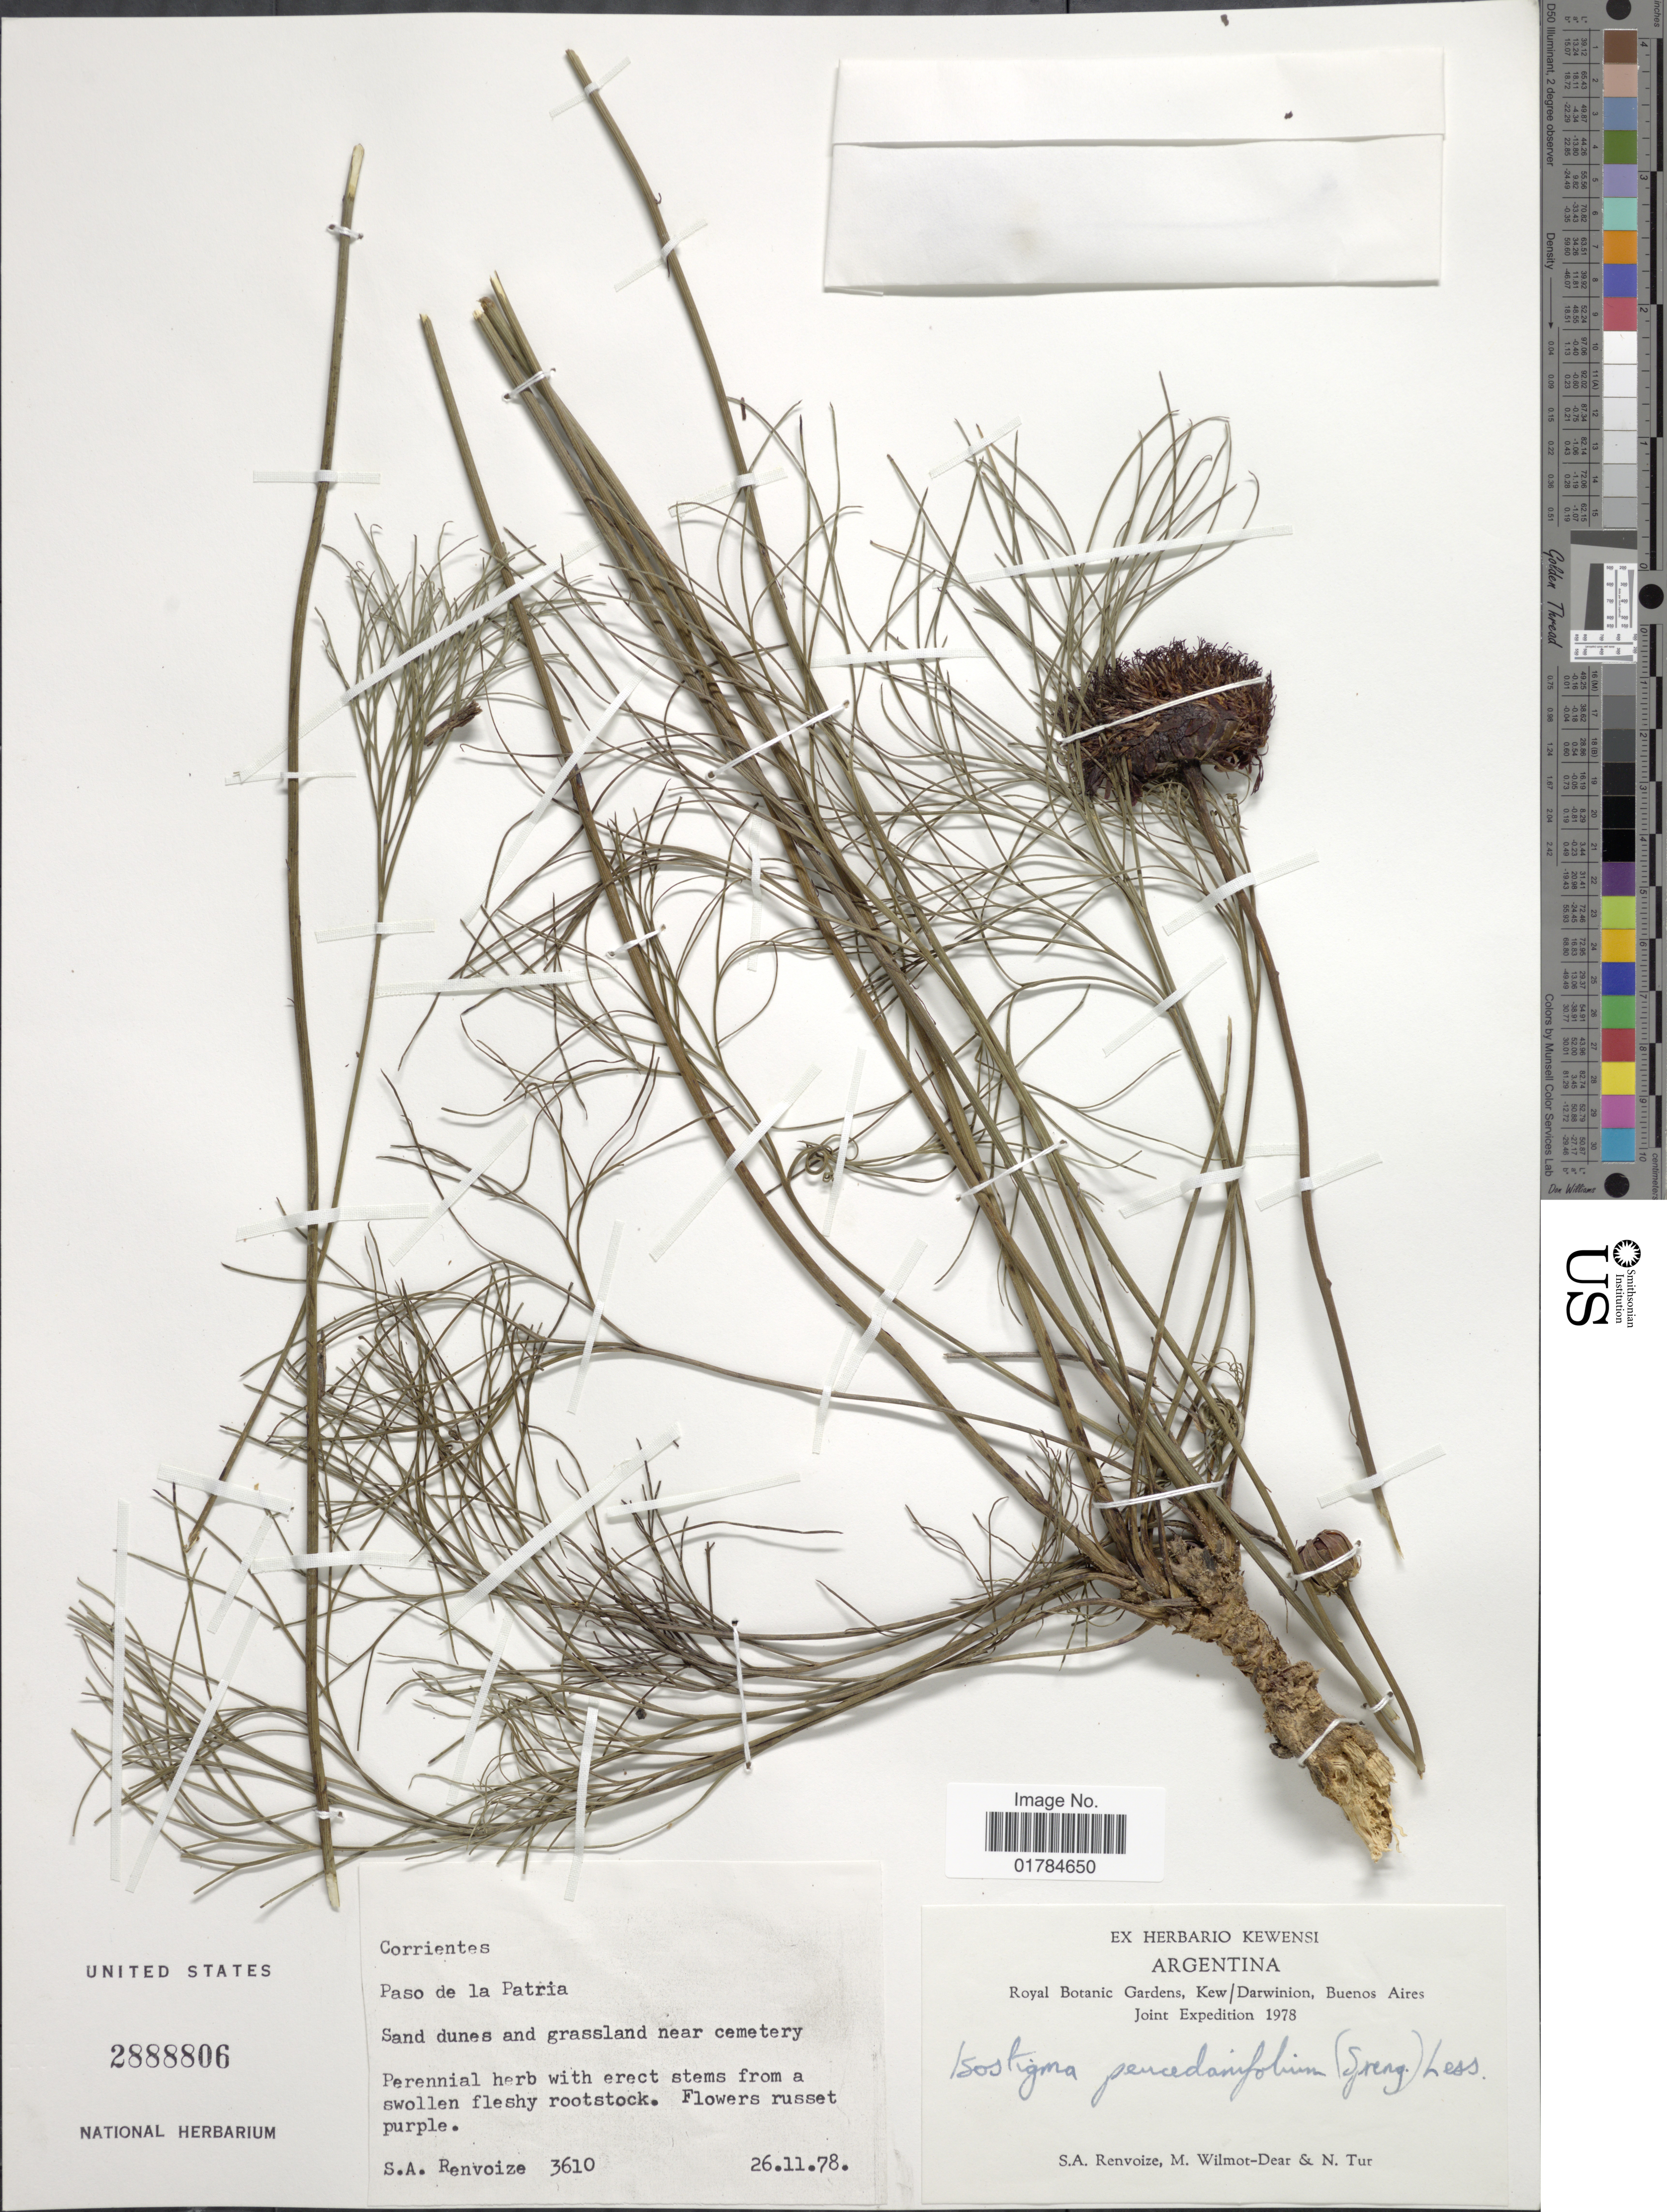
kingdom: Plantae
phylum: Tracheophyta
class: Magnoliopsida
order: Asterales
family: Asteraceae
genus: Isostigma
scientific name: Isostigma peucedanifolium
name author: (Spreng.) Less.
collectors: S. A. Renvoize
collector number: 3610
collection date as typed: Transcribed d/m/y: 26/11/78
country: Argentina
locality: Paso de la Patria, sand dunes and grassland near cemetery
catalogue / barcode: US 2888806